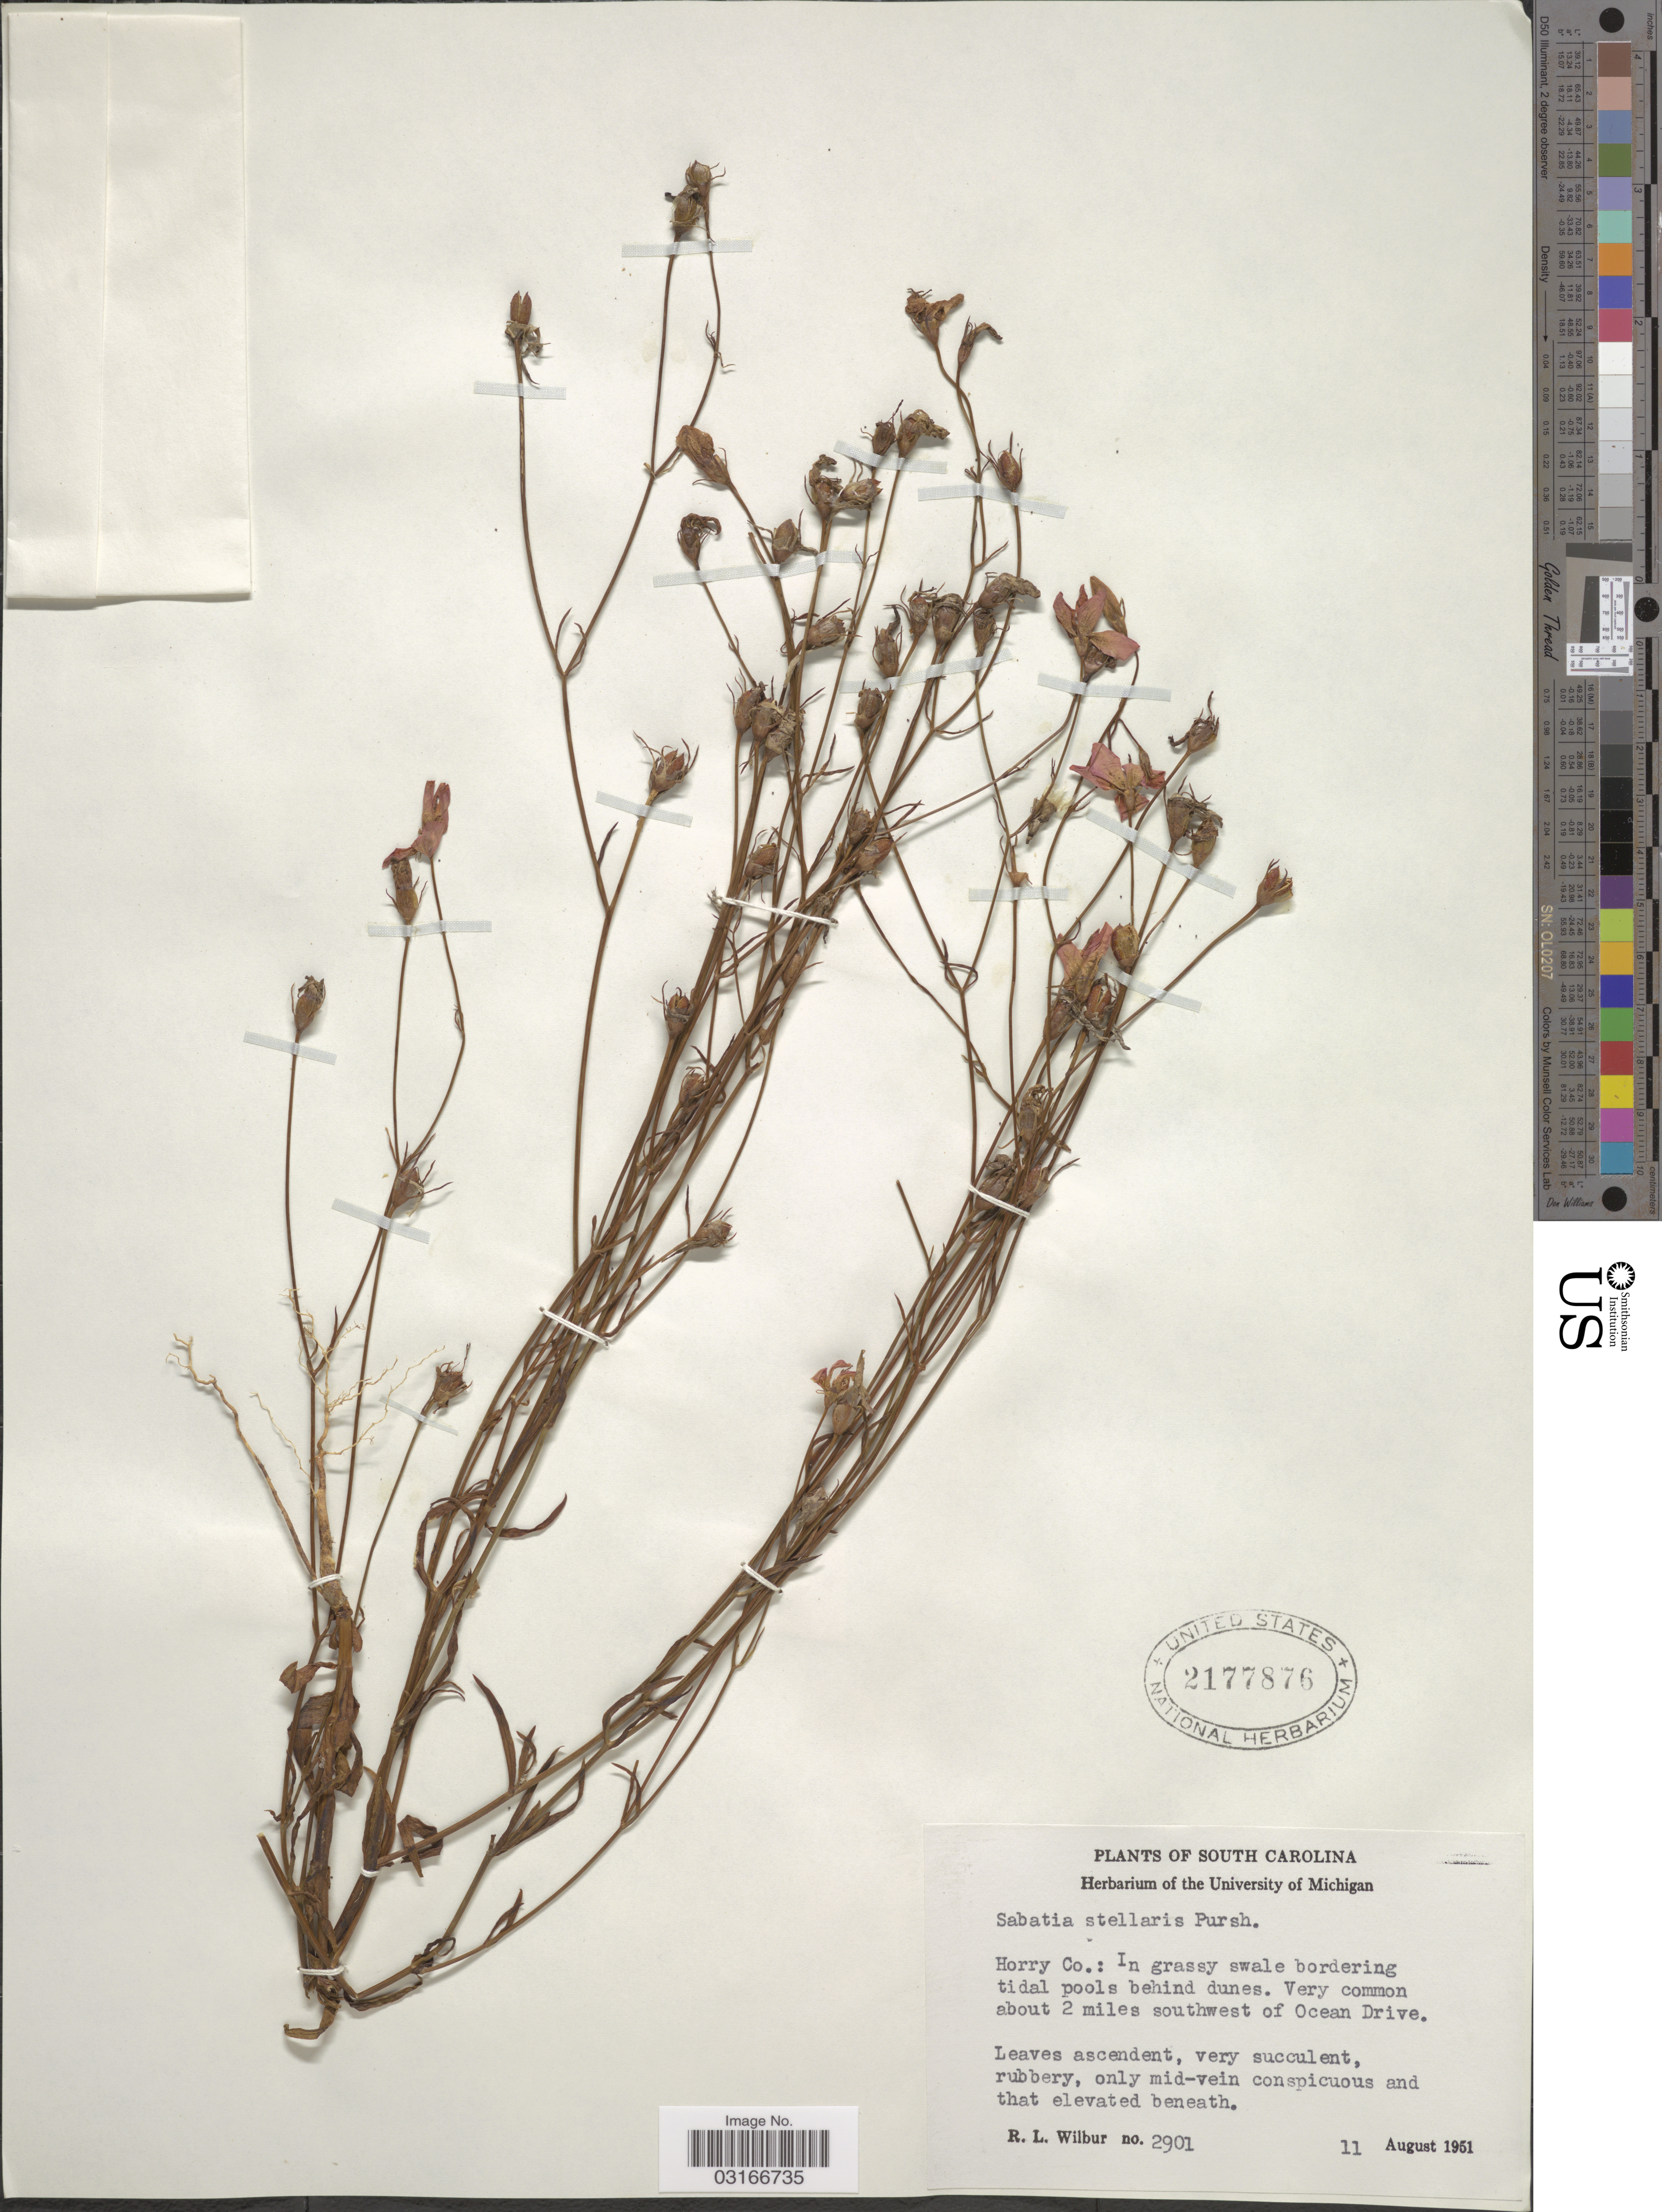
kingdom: Plantae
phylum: Tracheophyta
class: Magnoliopsida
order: Gentianales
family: Gentianaceae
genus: Sabatia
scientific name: Sabatia stellaris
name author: Pursh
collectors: R. L. Wilbur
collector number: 2901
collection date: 1951-08-11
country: United States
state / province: South Carolina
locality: Horry Co. About 2 miles southwest of Ocean Drive.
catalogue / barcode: US 2177876